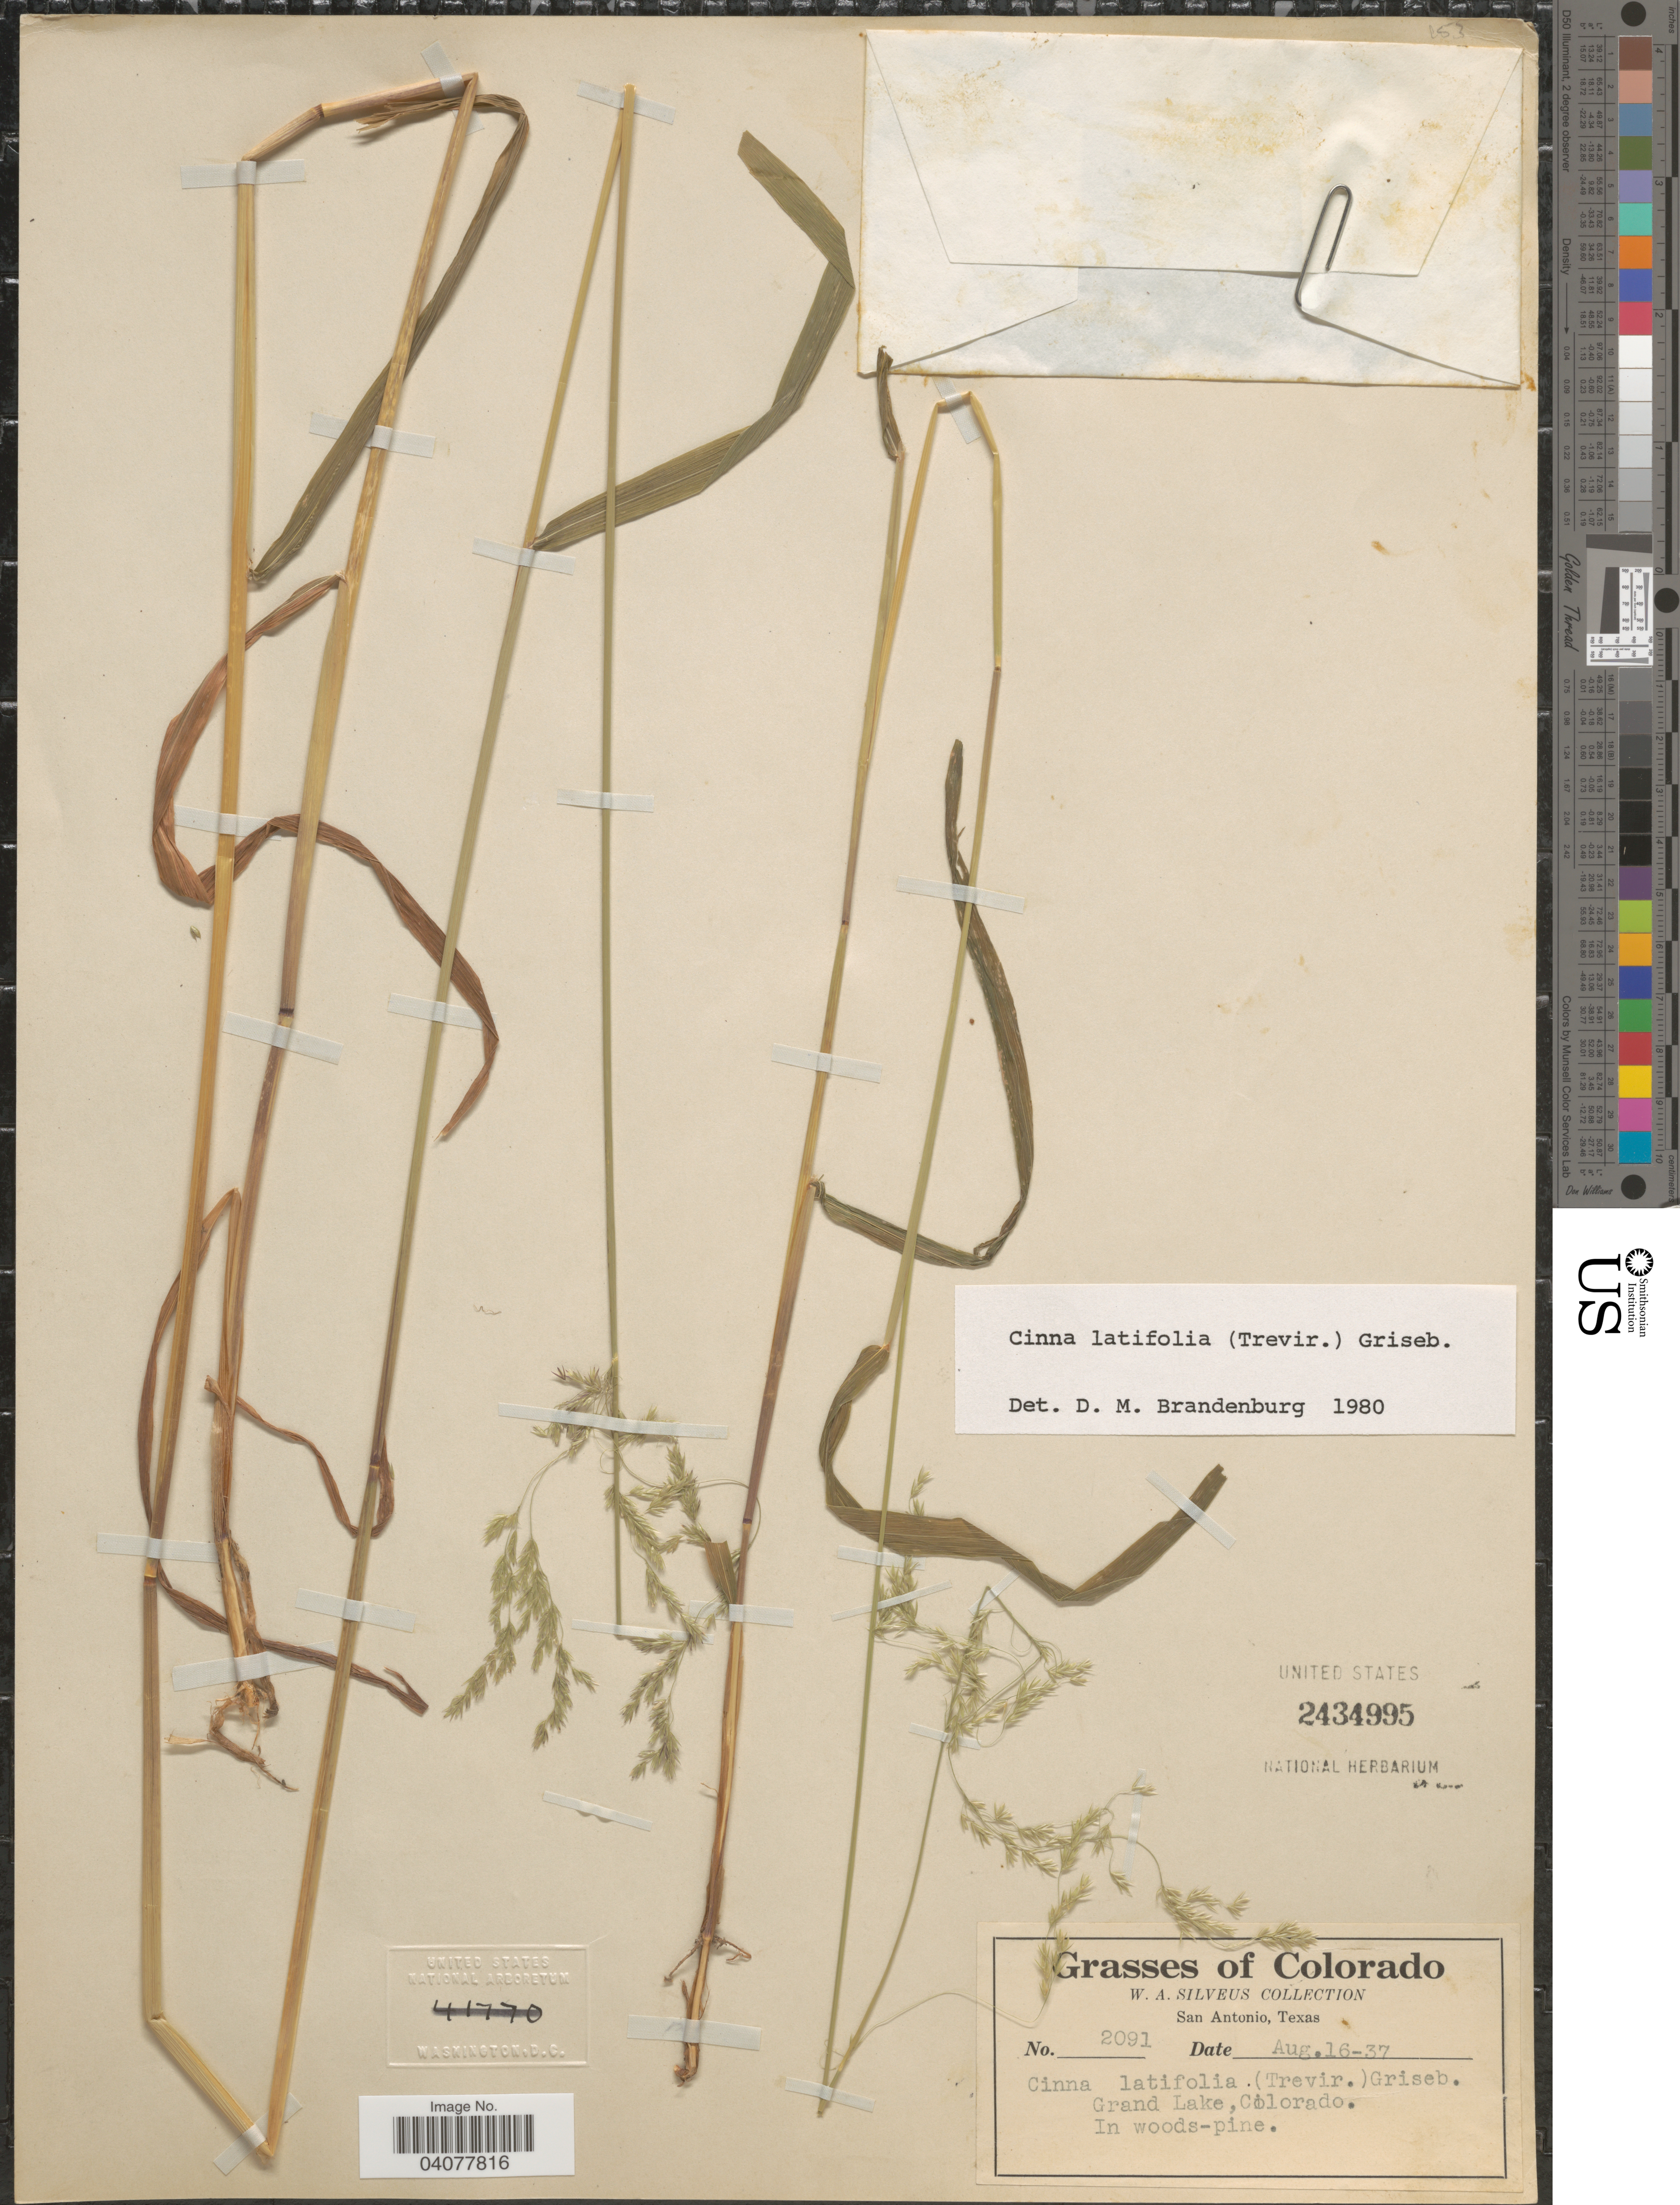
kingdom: Plantae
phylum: Tracheophyta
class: Liliopsida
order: Poales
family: Poaceae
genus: Cinna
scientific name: Cinna latifolia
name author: (Trevir. ex Goeppert) Griseb.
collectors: W. Silveus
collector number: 2091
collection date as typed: Transcribed d/m/y: 16/8/37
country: United States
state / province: Colorado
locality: Grand Lake. In woods-pine.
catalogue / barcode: US 2434995